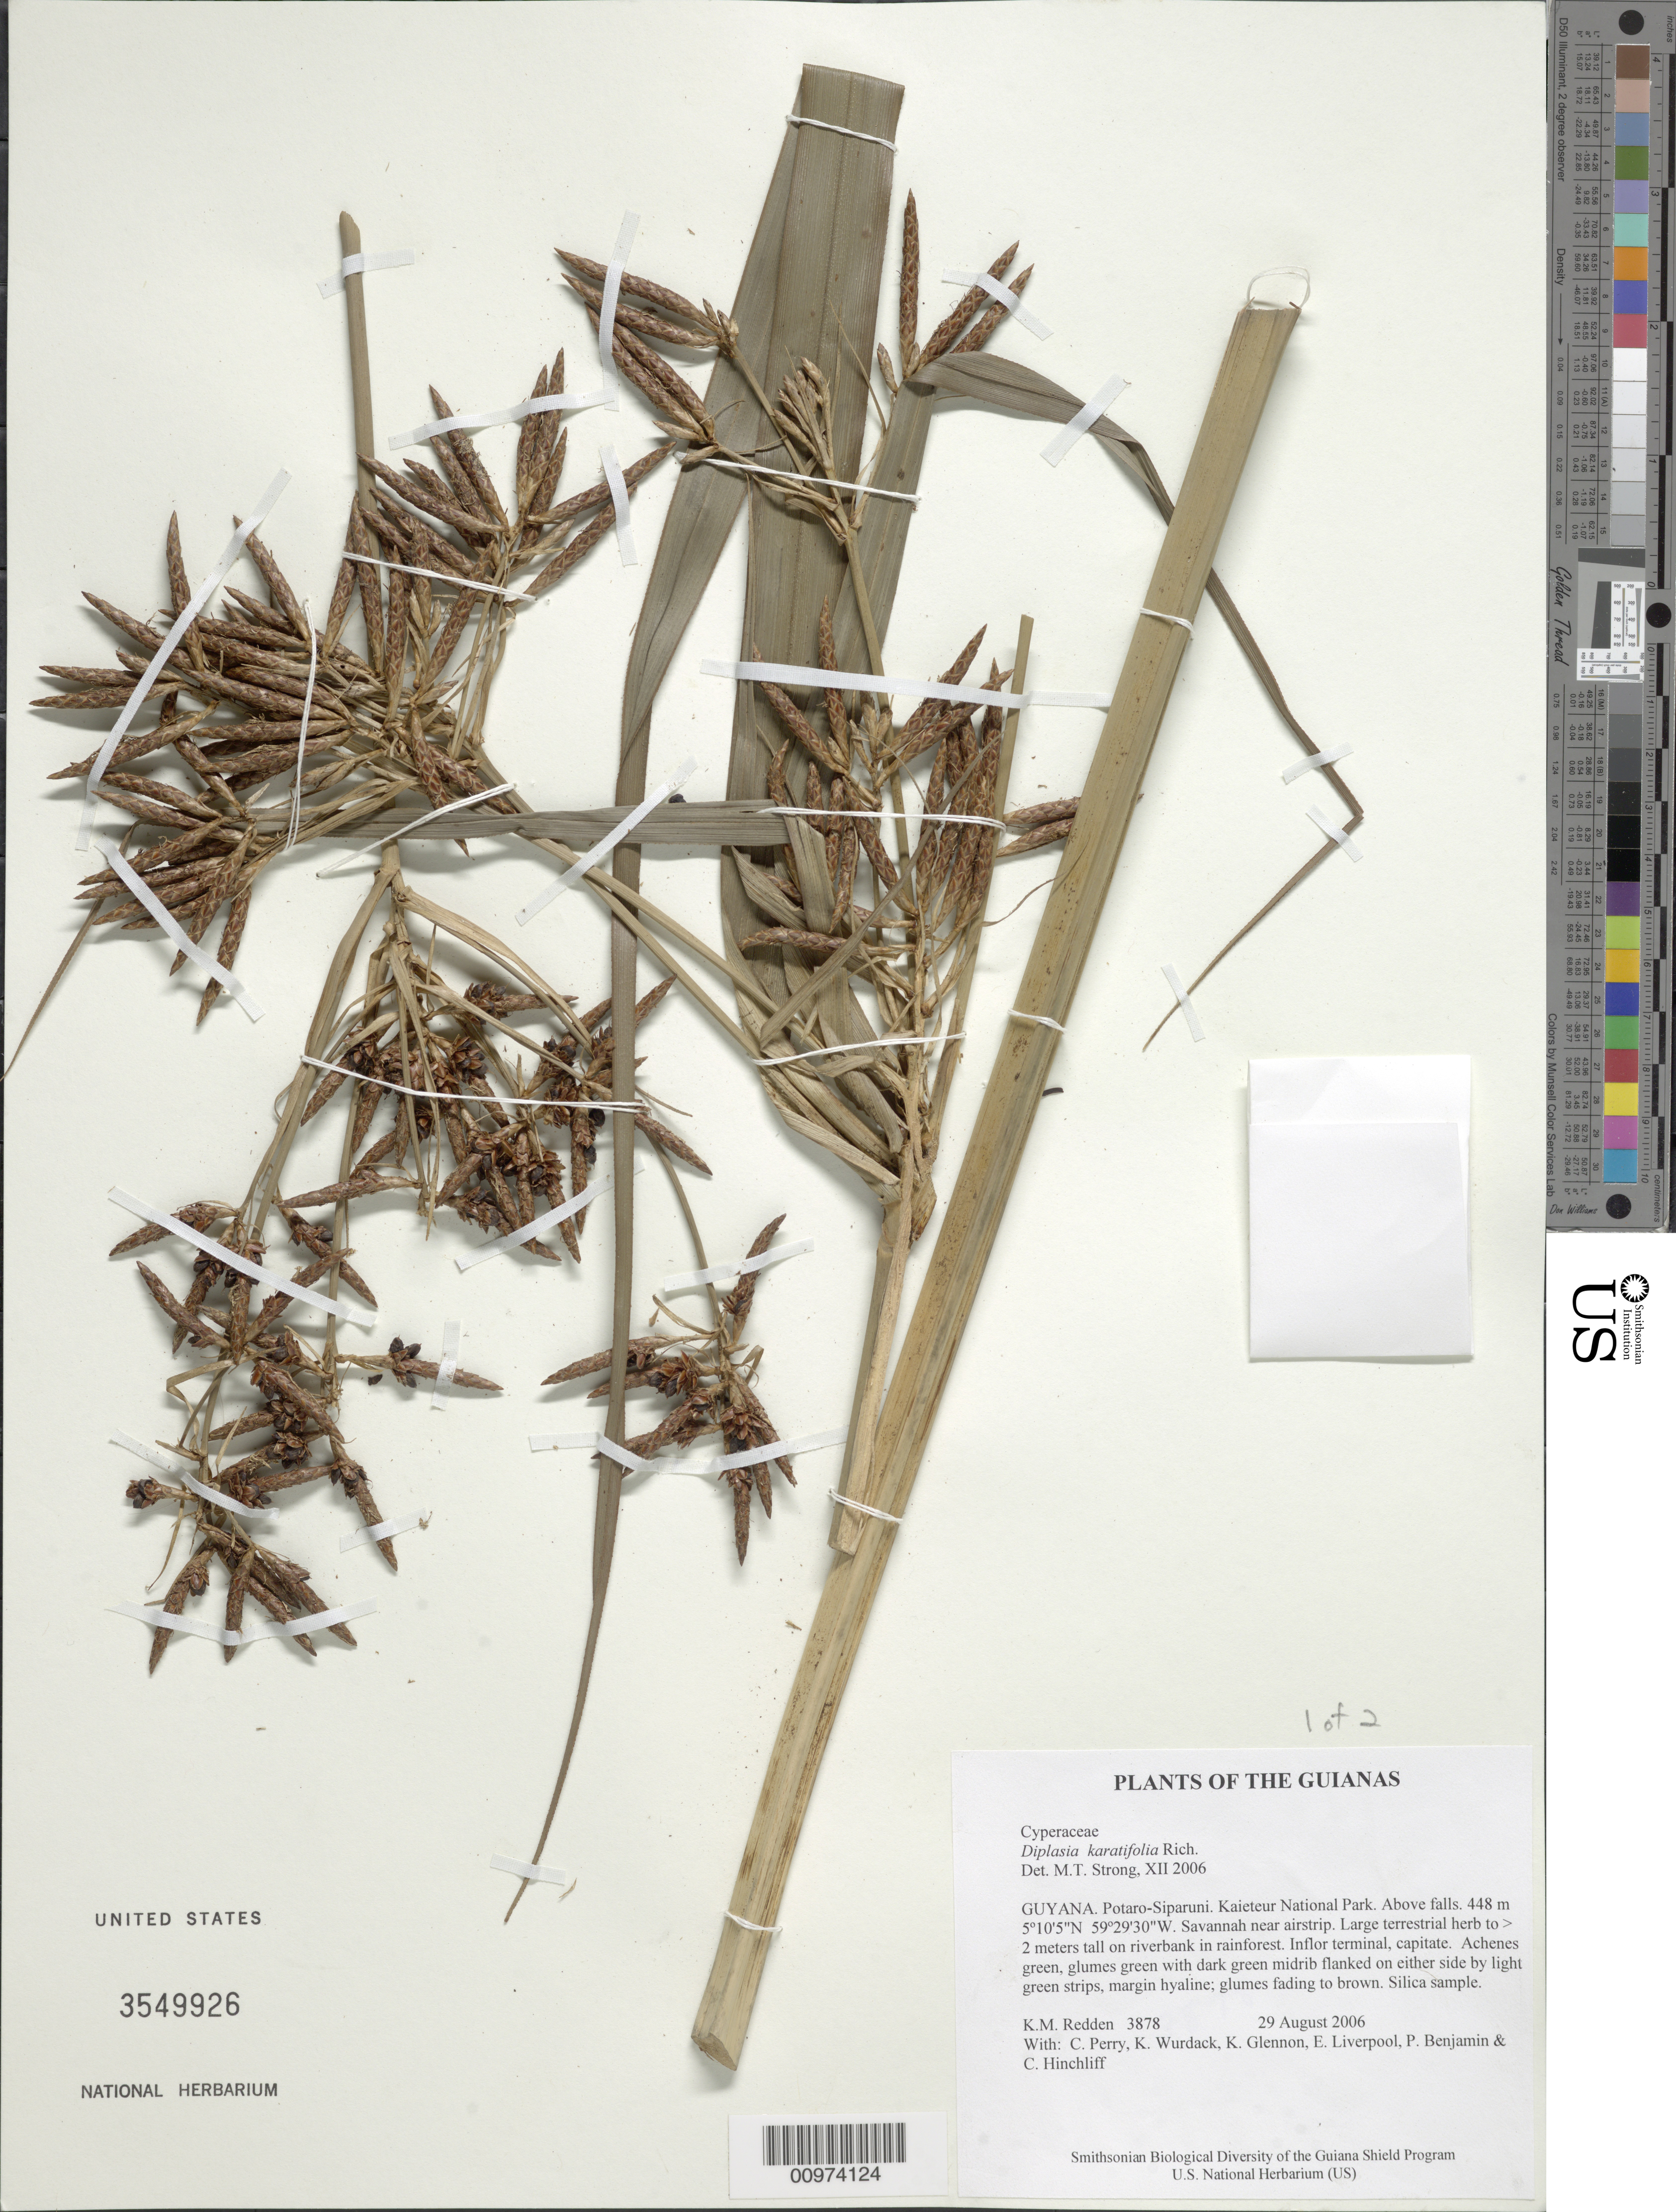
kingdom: Plantae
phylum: Tracheophyta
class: Liliopsida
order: Poales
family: Cyperaceae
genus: Diplasia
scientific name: Diplasia karatifolia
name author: Rich.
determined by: Strong, M. T., (US), Smithsonian Institution - National Museum of Natural History (UNITED STATES)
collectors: K. M. Redden, C. Perry, K. Wurdack, K. Glennon, E. Liverpool, P. Benjamin & C. E. Hinchliff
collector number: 3878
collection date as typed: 29 August 2006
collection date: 2006-08-29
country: Guyana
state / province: Potaro-Siparuni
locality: Kaieteur National Park. Above falls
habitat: Savanna near airstrip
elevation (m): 448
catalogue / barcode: US 3549926